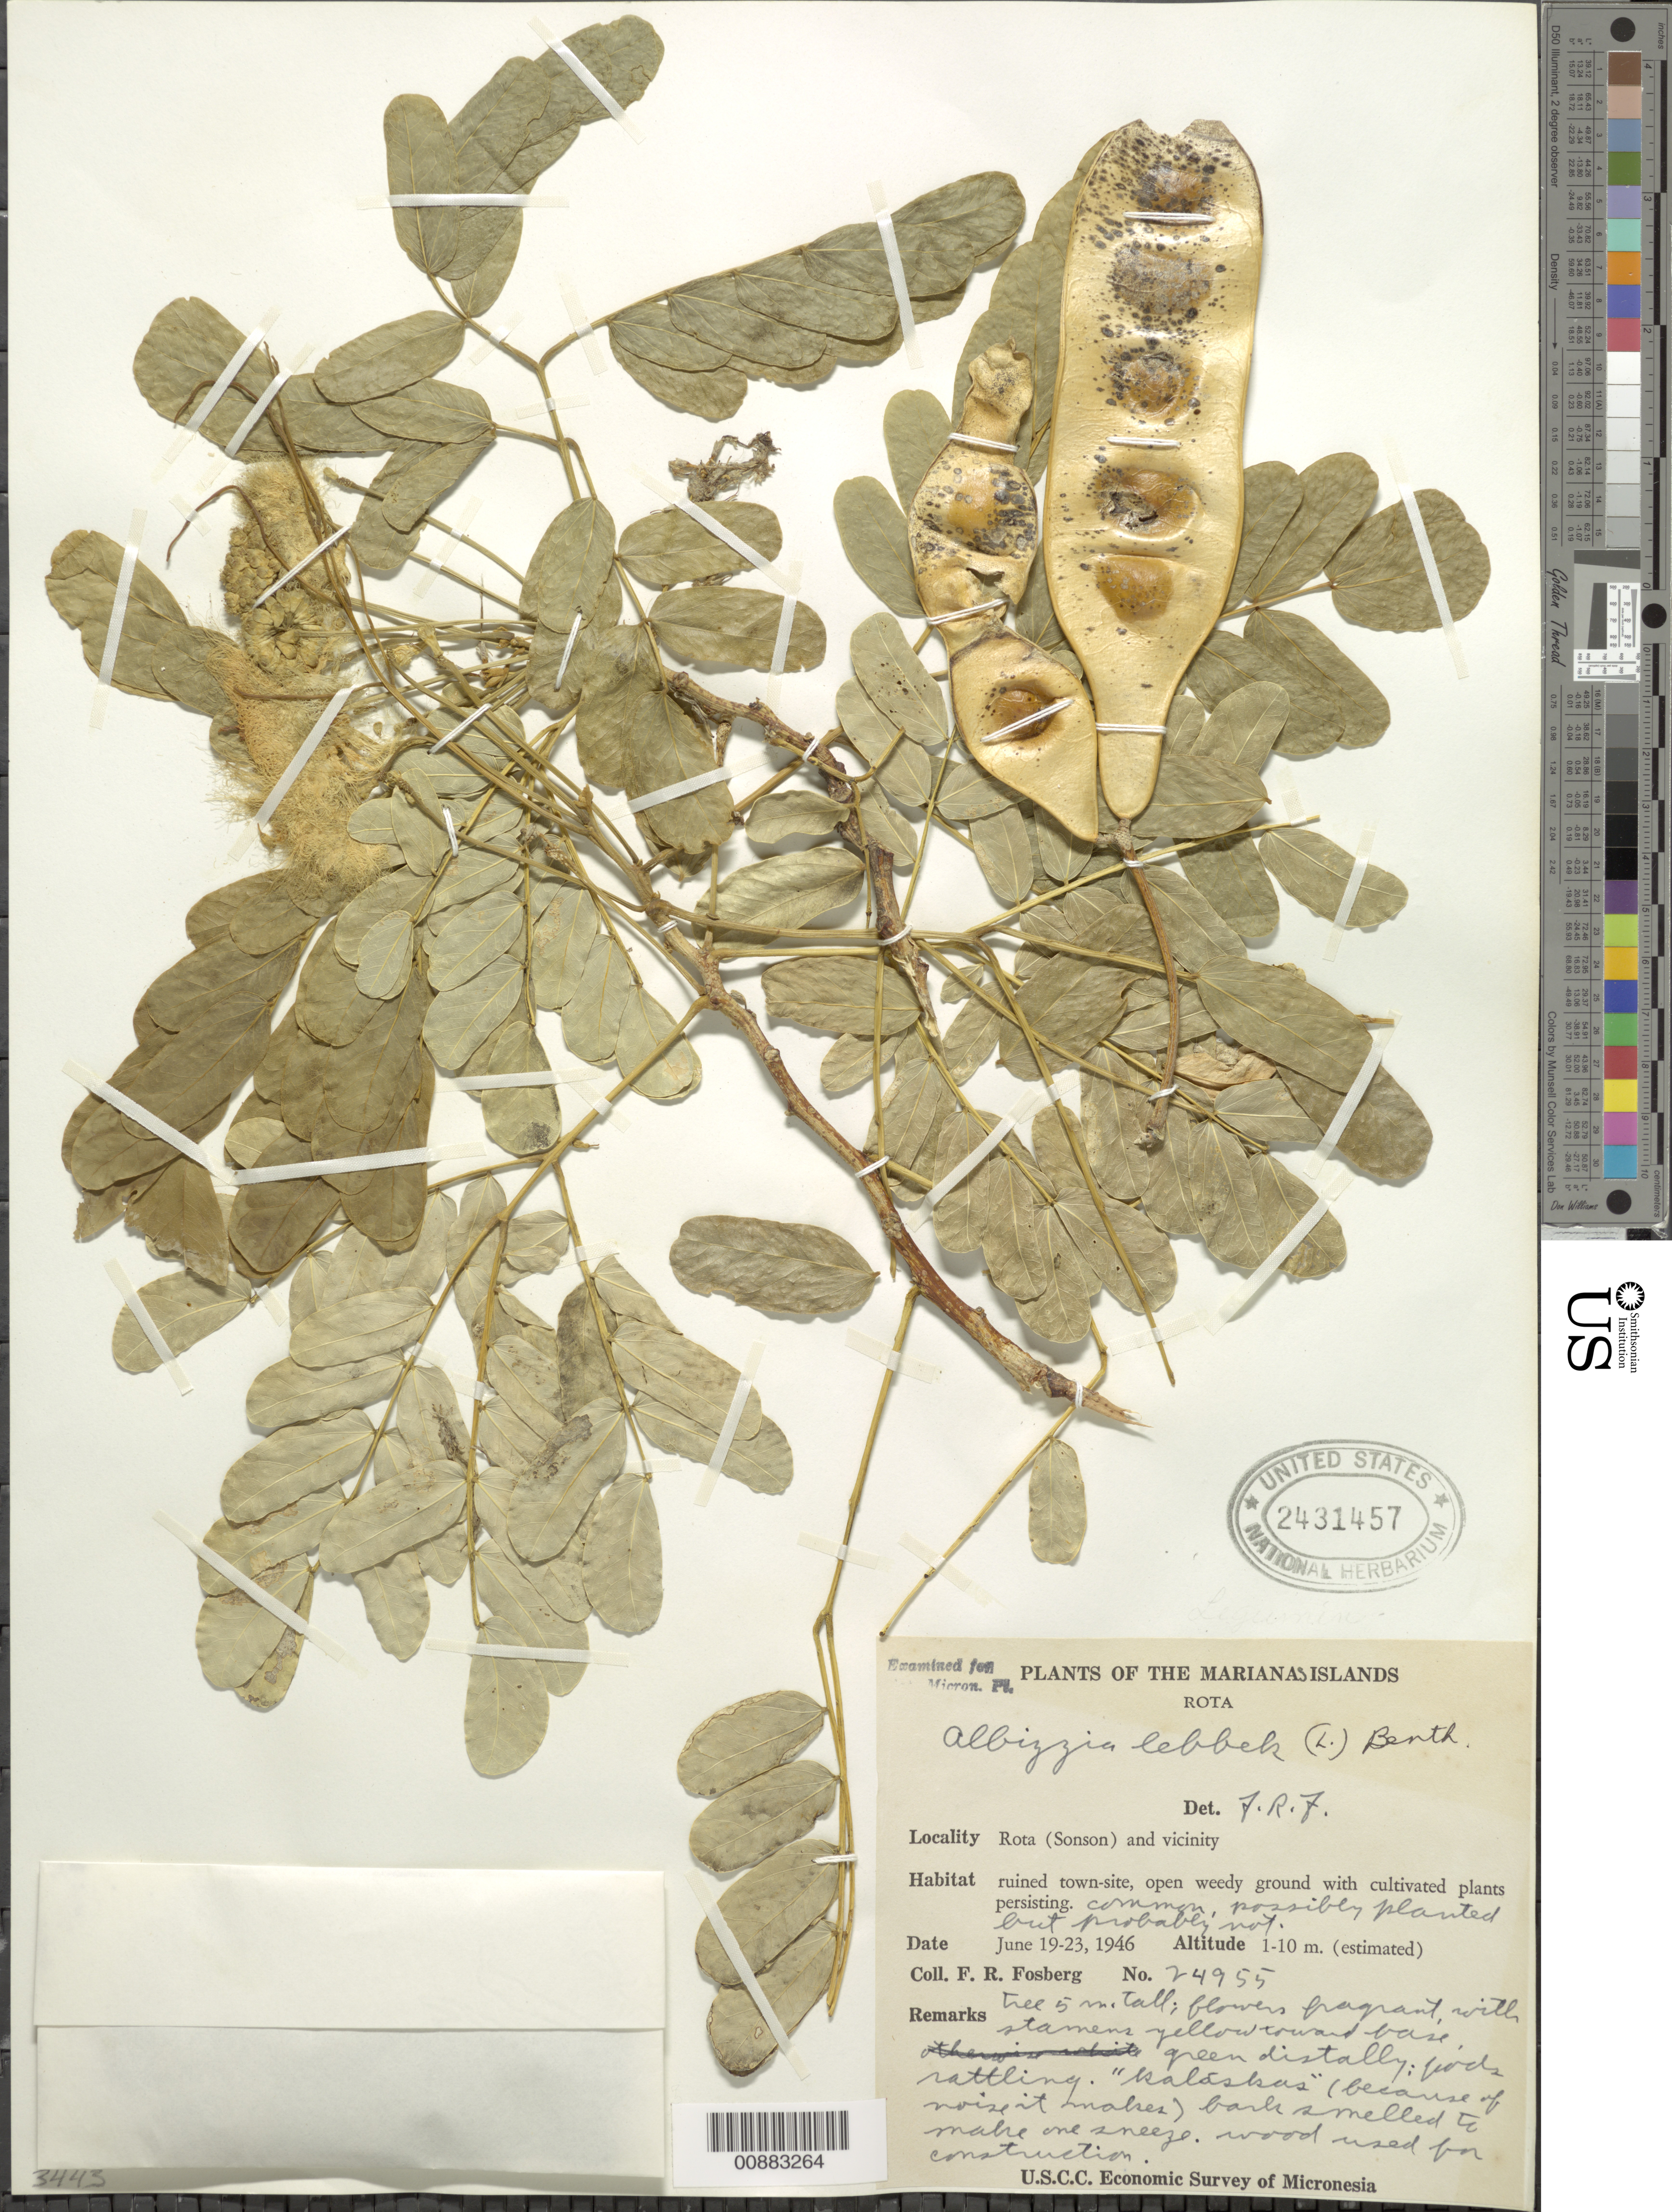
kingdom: Plantae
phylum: Tracheophyta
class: Magnoliopsida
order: Fabales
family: Fabaceae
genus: Albizia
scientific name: Albizia lebbeck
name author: (L.) Benth.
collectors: F. R. Fosberg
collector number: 24955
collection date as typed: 19 Jun 1946 to 23 Jun 1946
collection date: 1946-06-19/1946-06-23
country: Northern Mariana Islands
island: Rota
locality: Sonson and vicinity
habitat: Ruined town-site, open weedy ground with cultivated plants persisting. Common, possibly planted but probably not.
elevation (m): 1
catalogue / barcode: US 2431457